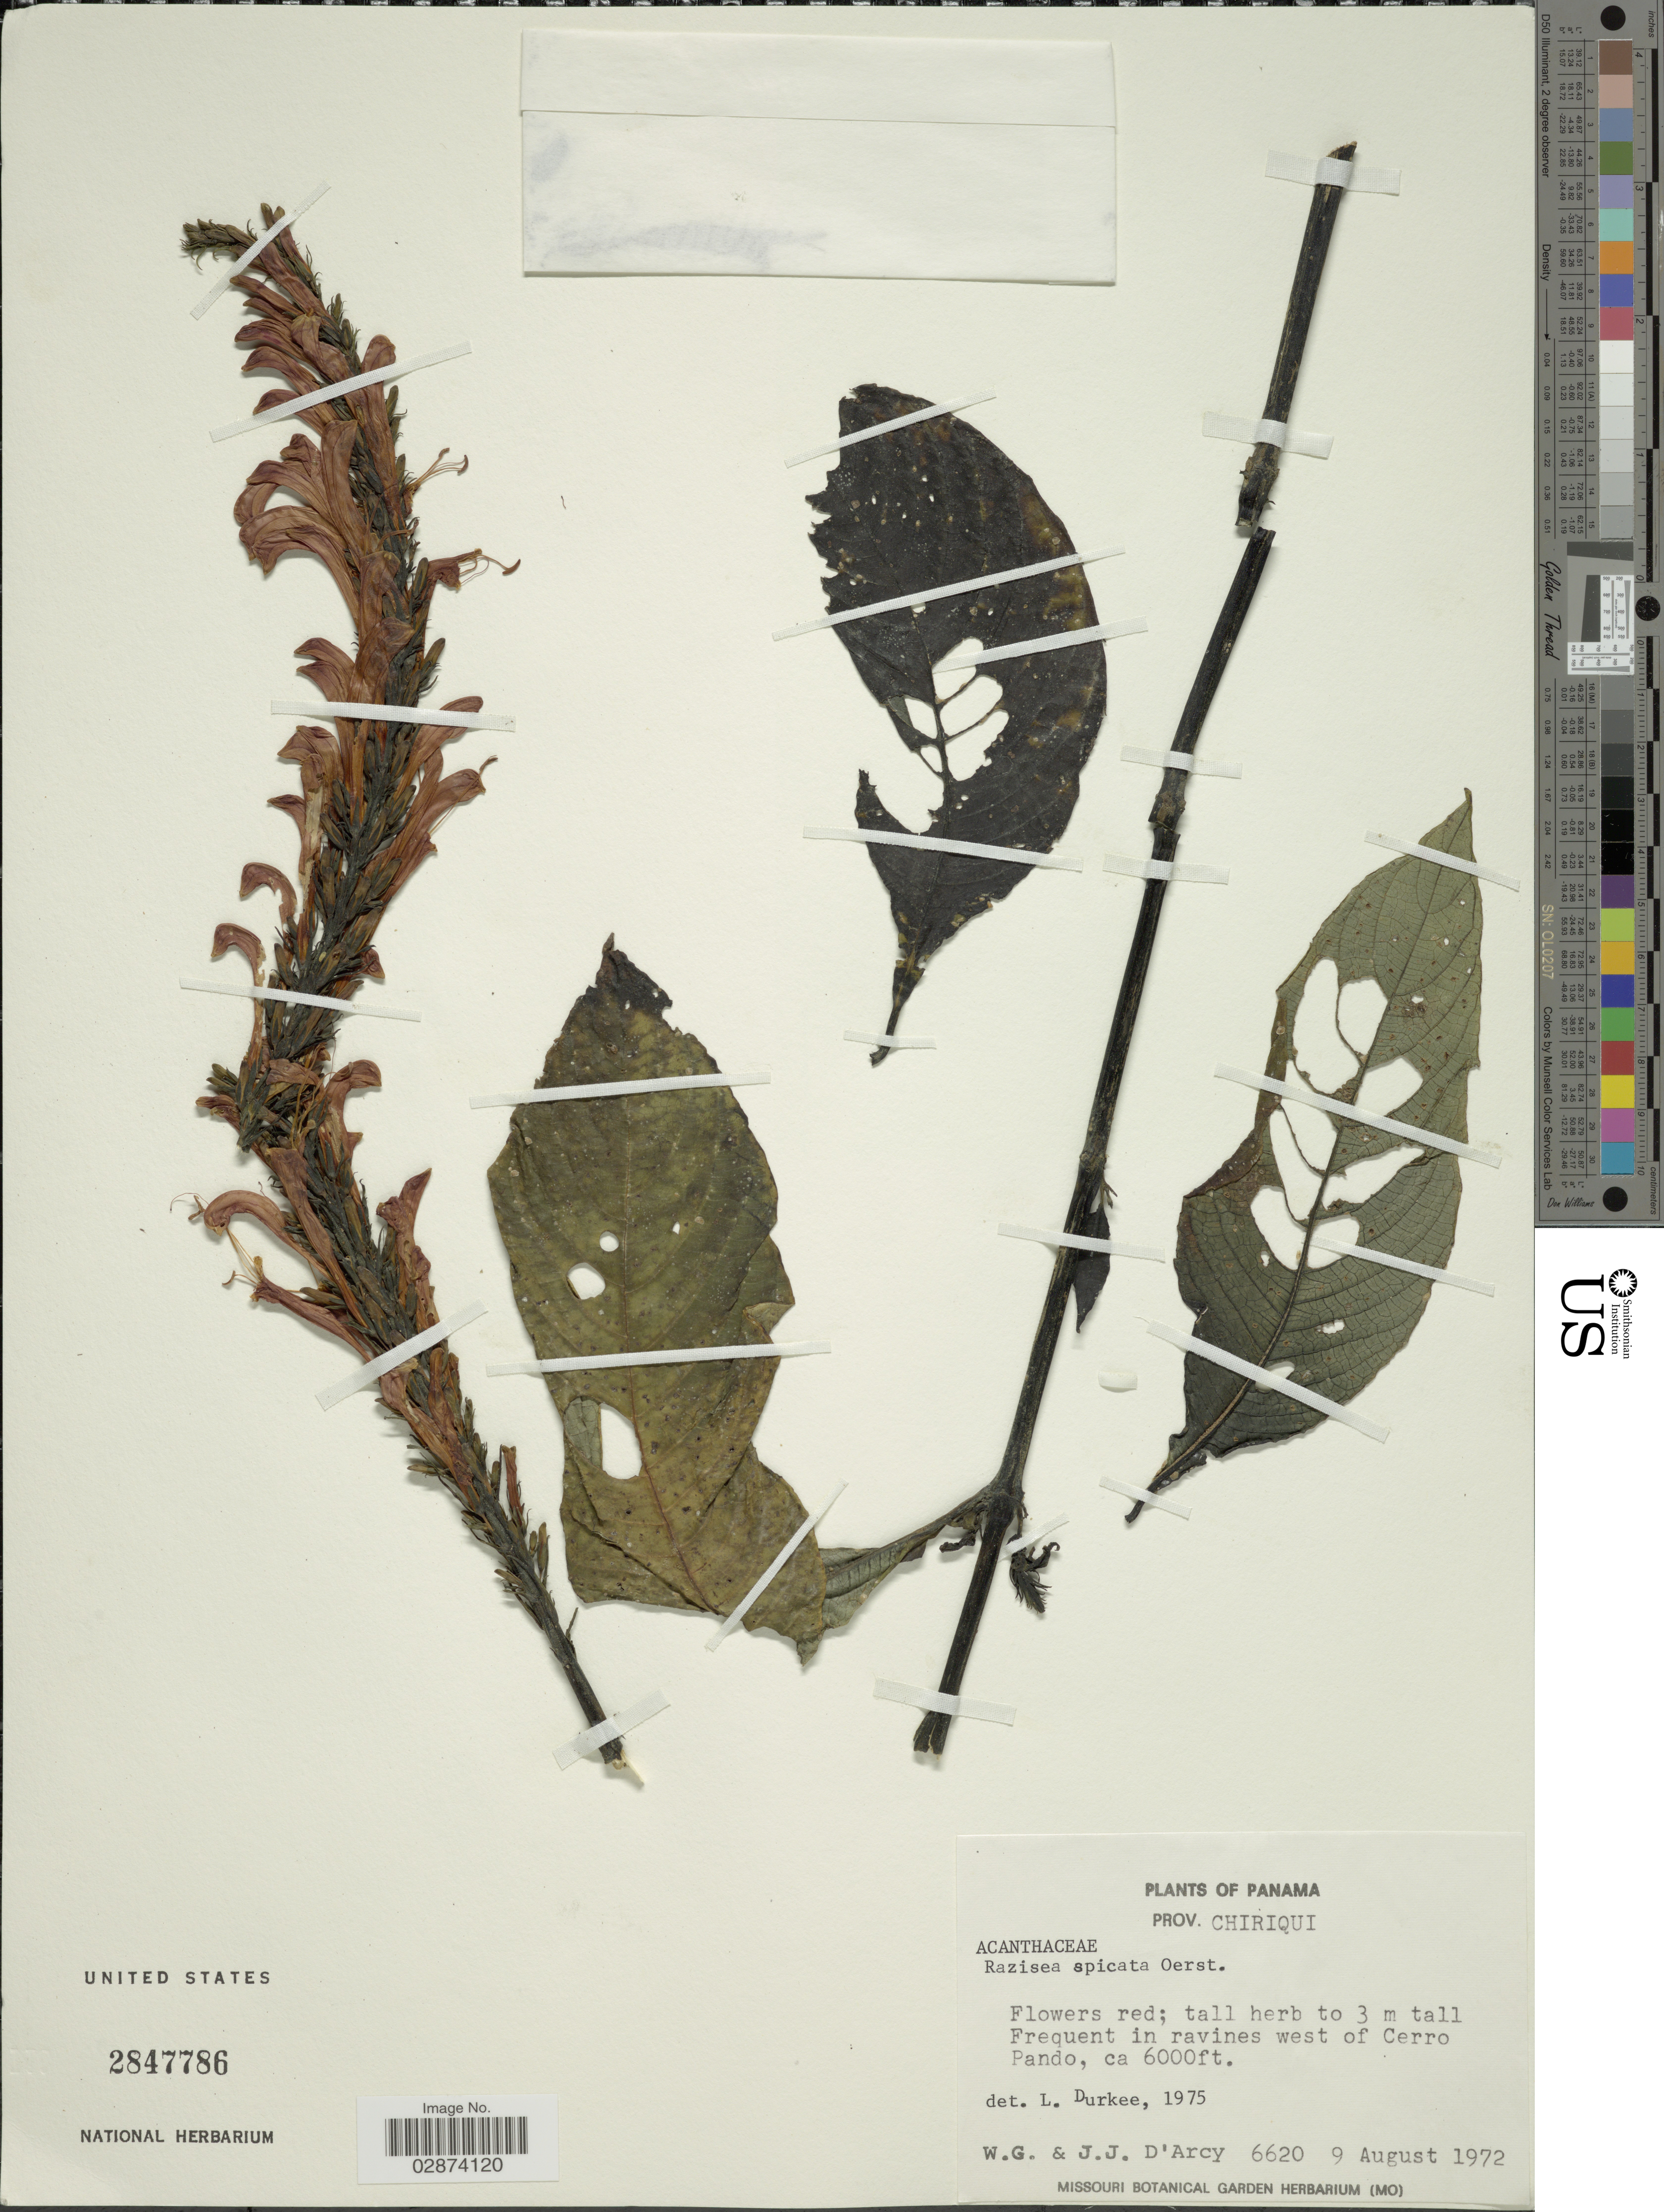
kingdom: Plantae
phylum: Tracheophyta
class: Magnoliopsida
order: Lamiales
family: Acanthaceae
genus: Razisea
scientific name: Razisea spicata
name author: Oerst.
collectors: W. G. D'Arcy & J. J. D'Arcy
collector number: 6620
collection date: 1972-08-09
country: Panama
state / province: Chiriqui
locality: Prov. Chiriqui. Frequent in ravines west of Cerro Pando.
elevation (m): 1829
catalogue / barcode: US 2847786